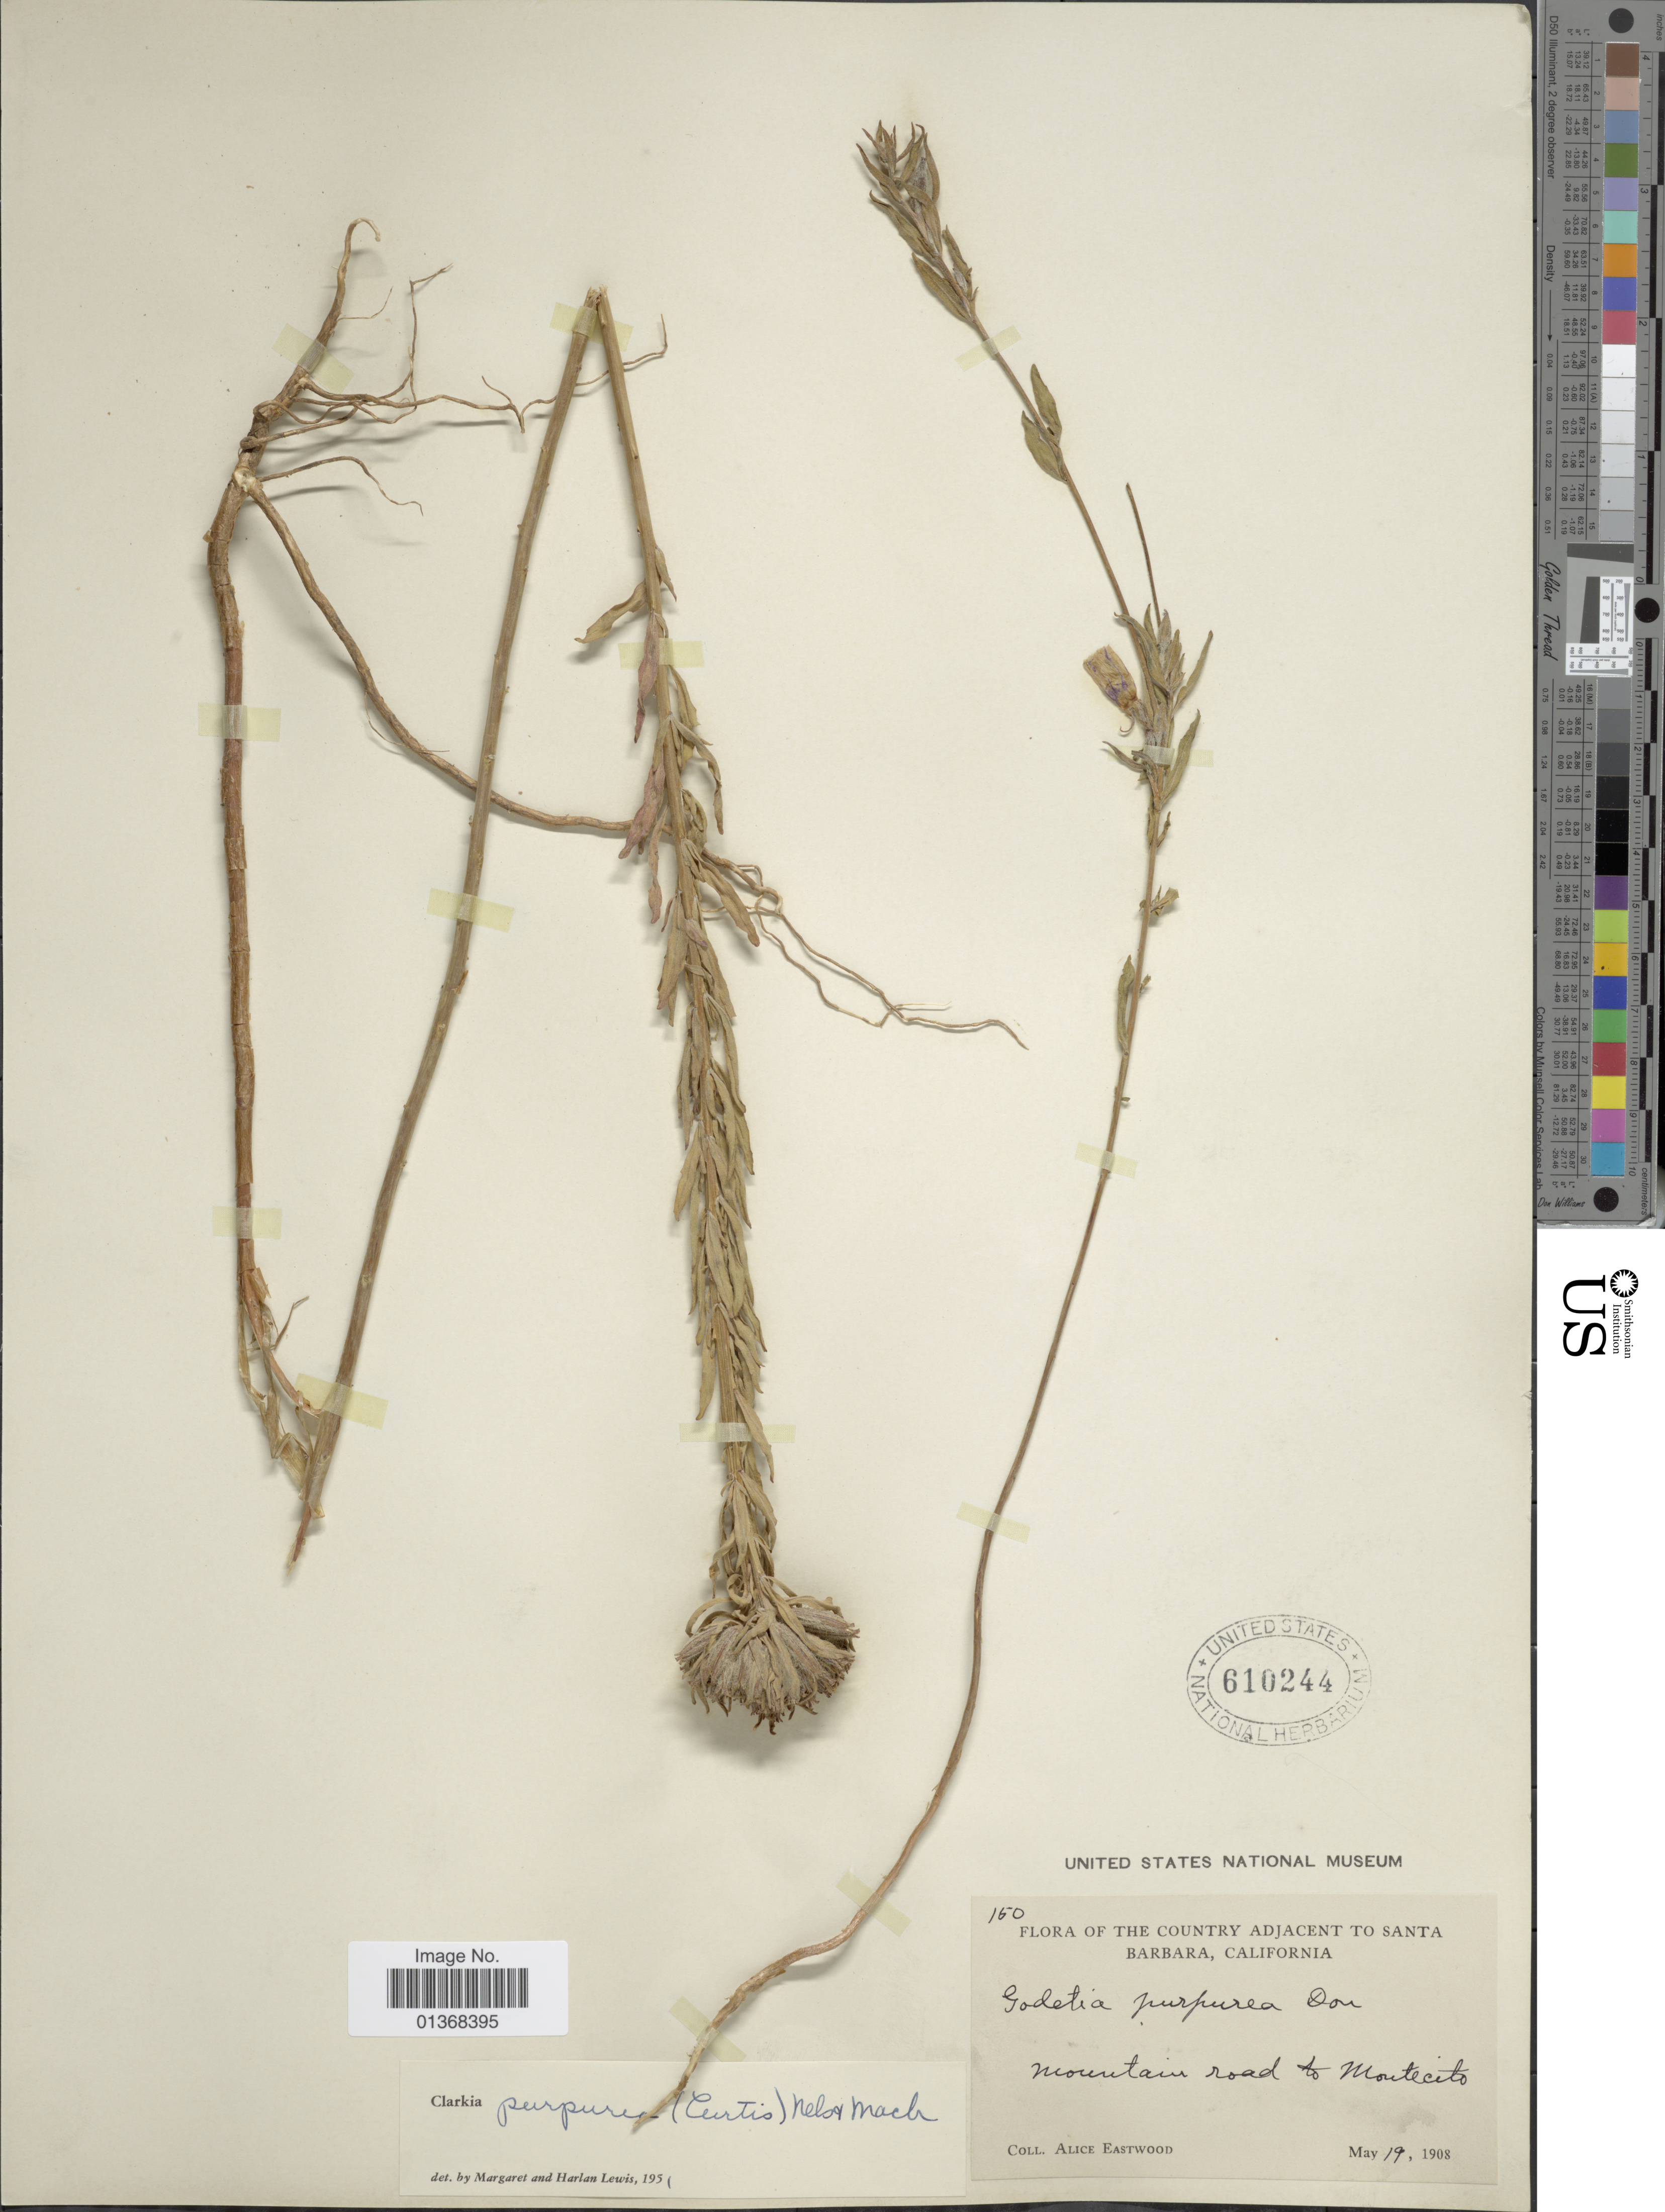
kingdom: Plantae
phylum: Tracheophyta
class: Magnoliopsida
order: Myrtales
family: Onagraceae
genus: Clarkia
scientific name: Clarkia purpurea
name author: (Curtis) A. Nelson & J.F. Macbr.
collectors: A. Eastwood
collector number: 150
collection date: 1908-05-19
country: United States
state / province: California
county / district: Santa Barbara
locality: Country Adjacent to Santa Barbara, mountain road to Montecito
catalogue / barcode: US 610244